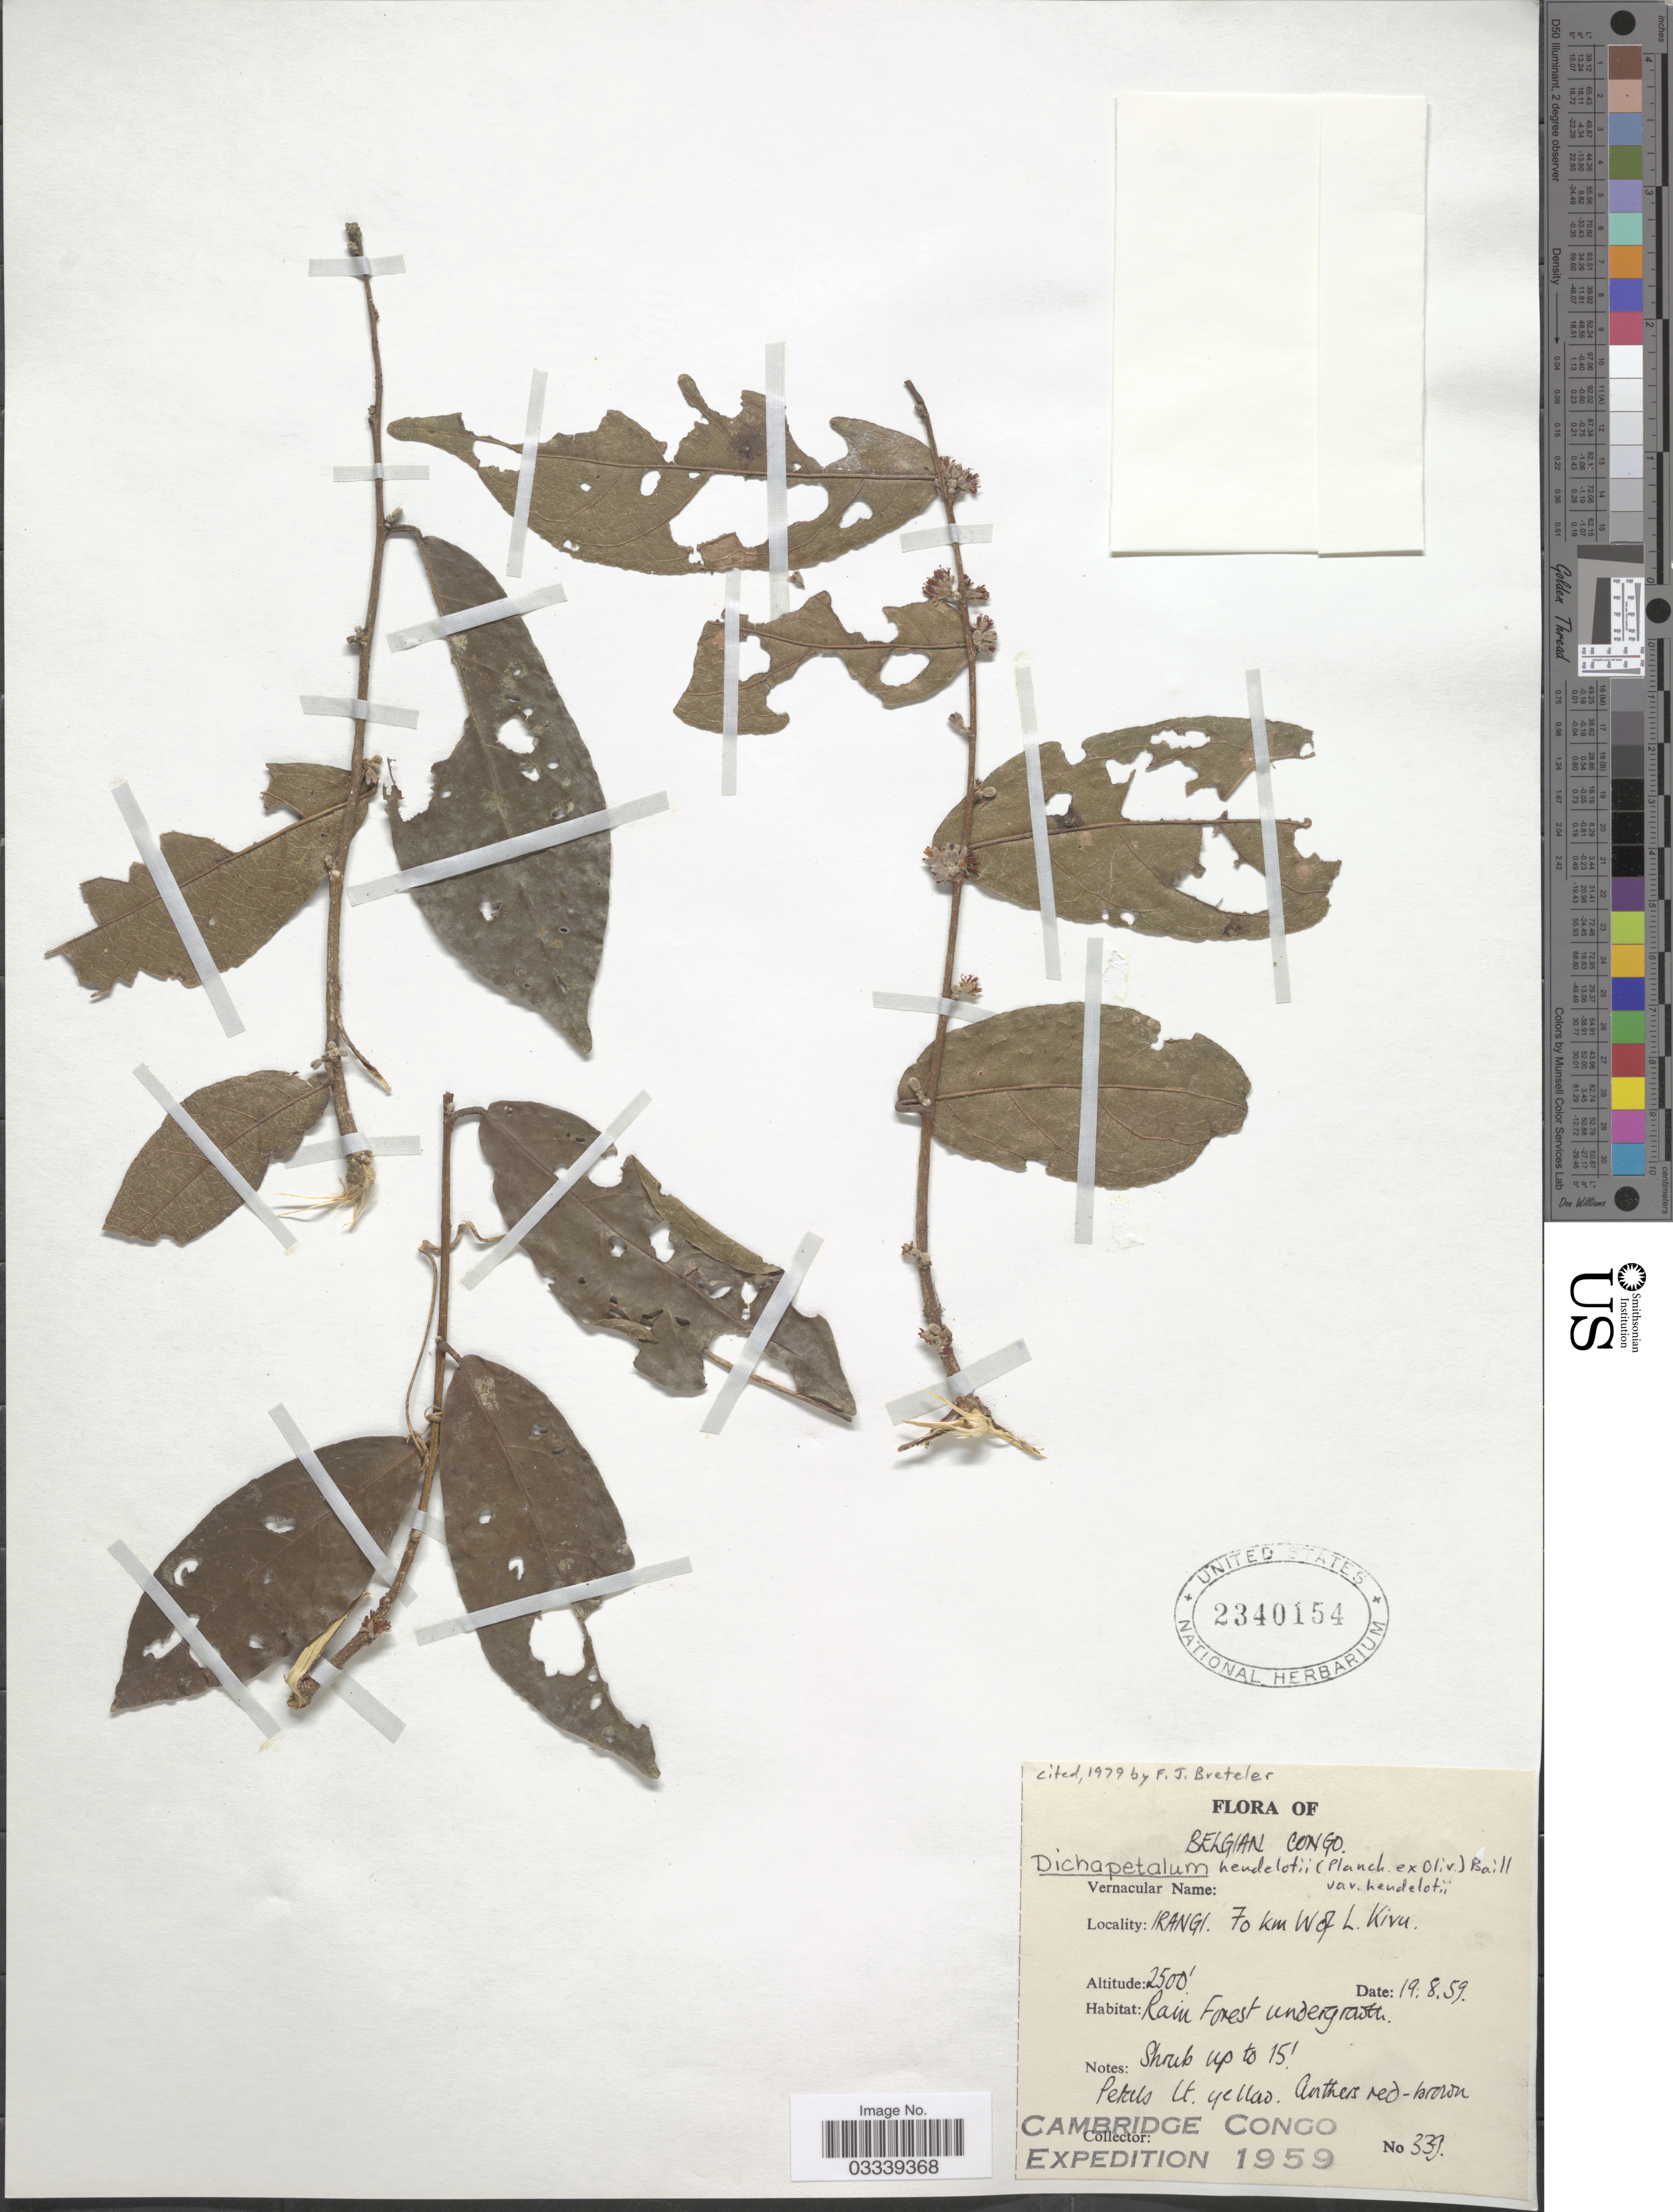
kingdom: Plantae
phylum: Tracheophyta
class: Magnoliopsida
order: Malpighiales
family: Dichapetalaceae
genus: Dichapetalum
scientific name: Dichapetalum heudelotii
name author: (Planch. ex Oliv.) Baill.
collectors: Cambridge Congo Expedition 1959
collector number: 339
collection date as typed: Transcribed d/m/y: 19/8/59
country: Congo, Democratic Republic of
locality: Belgian Congo, Irangi. 70 km W of L. Kivu.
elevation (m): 762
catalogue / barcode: US 2340154